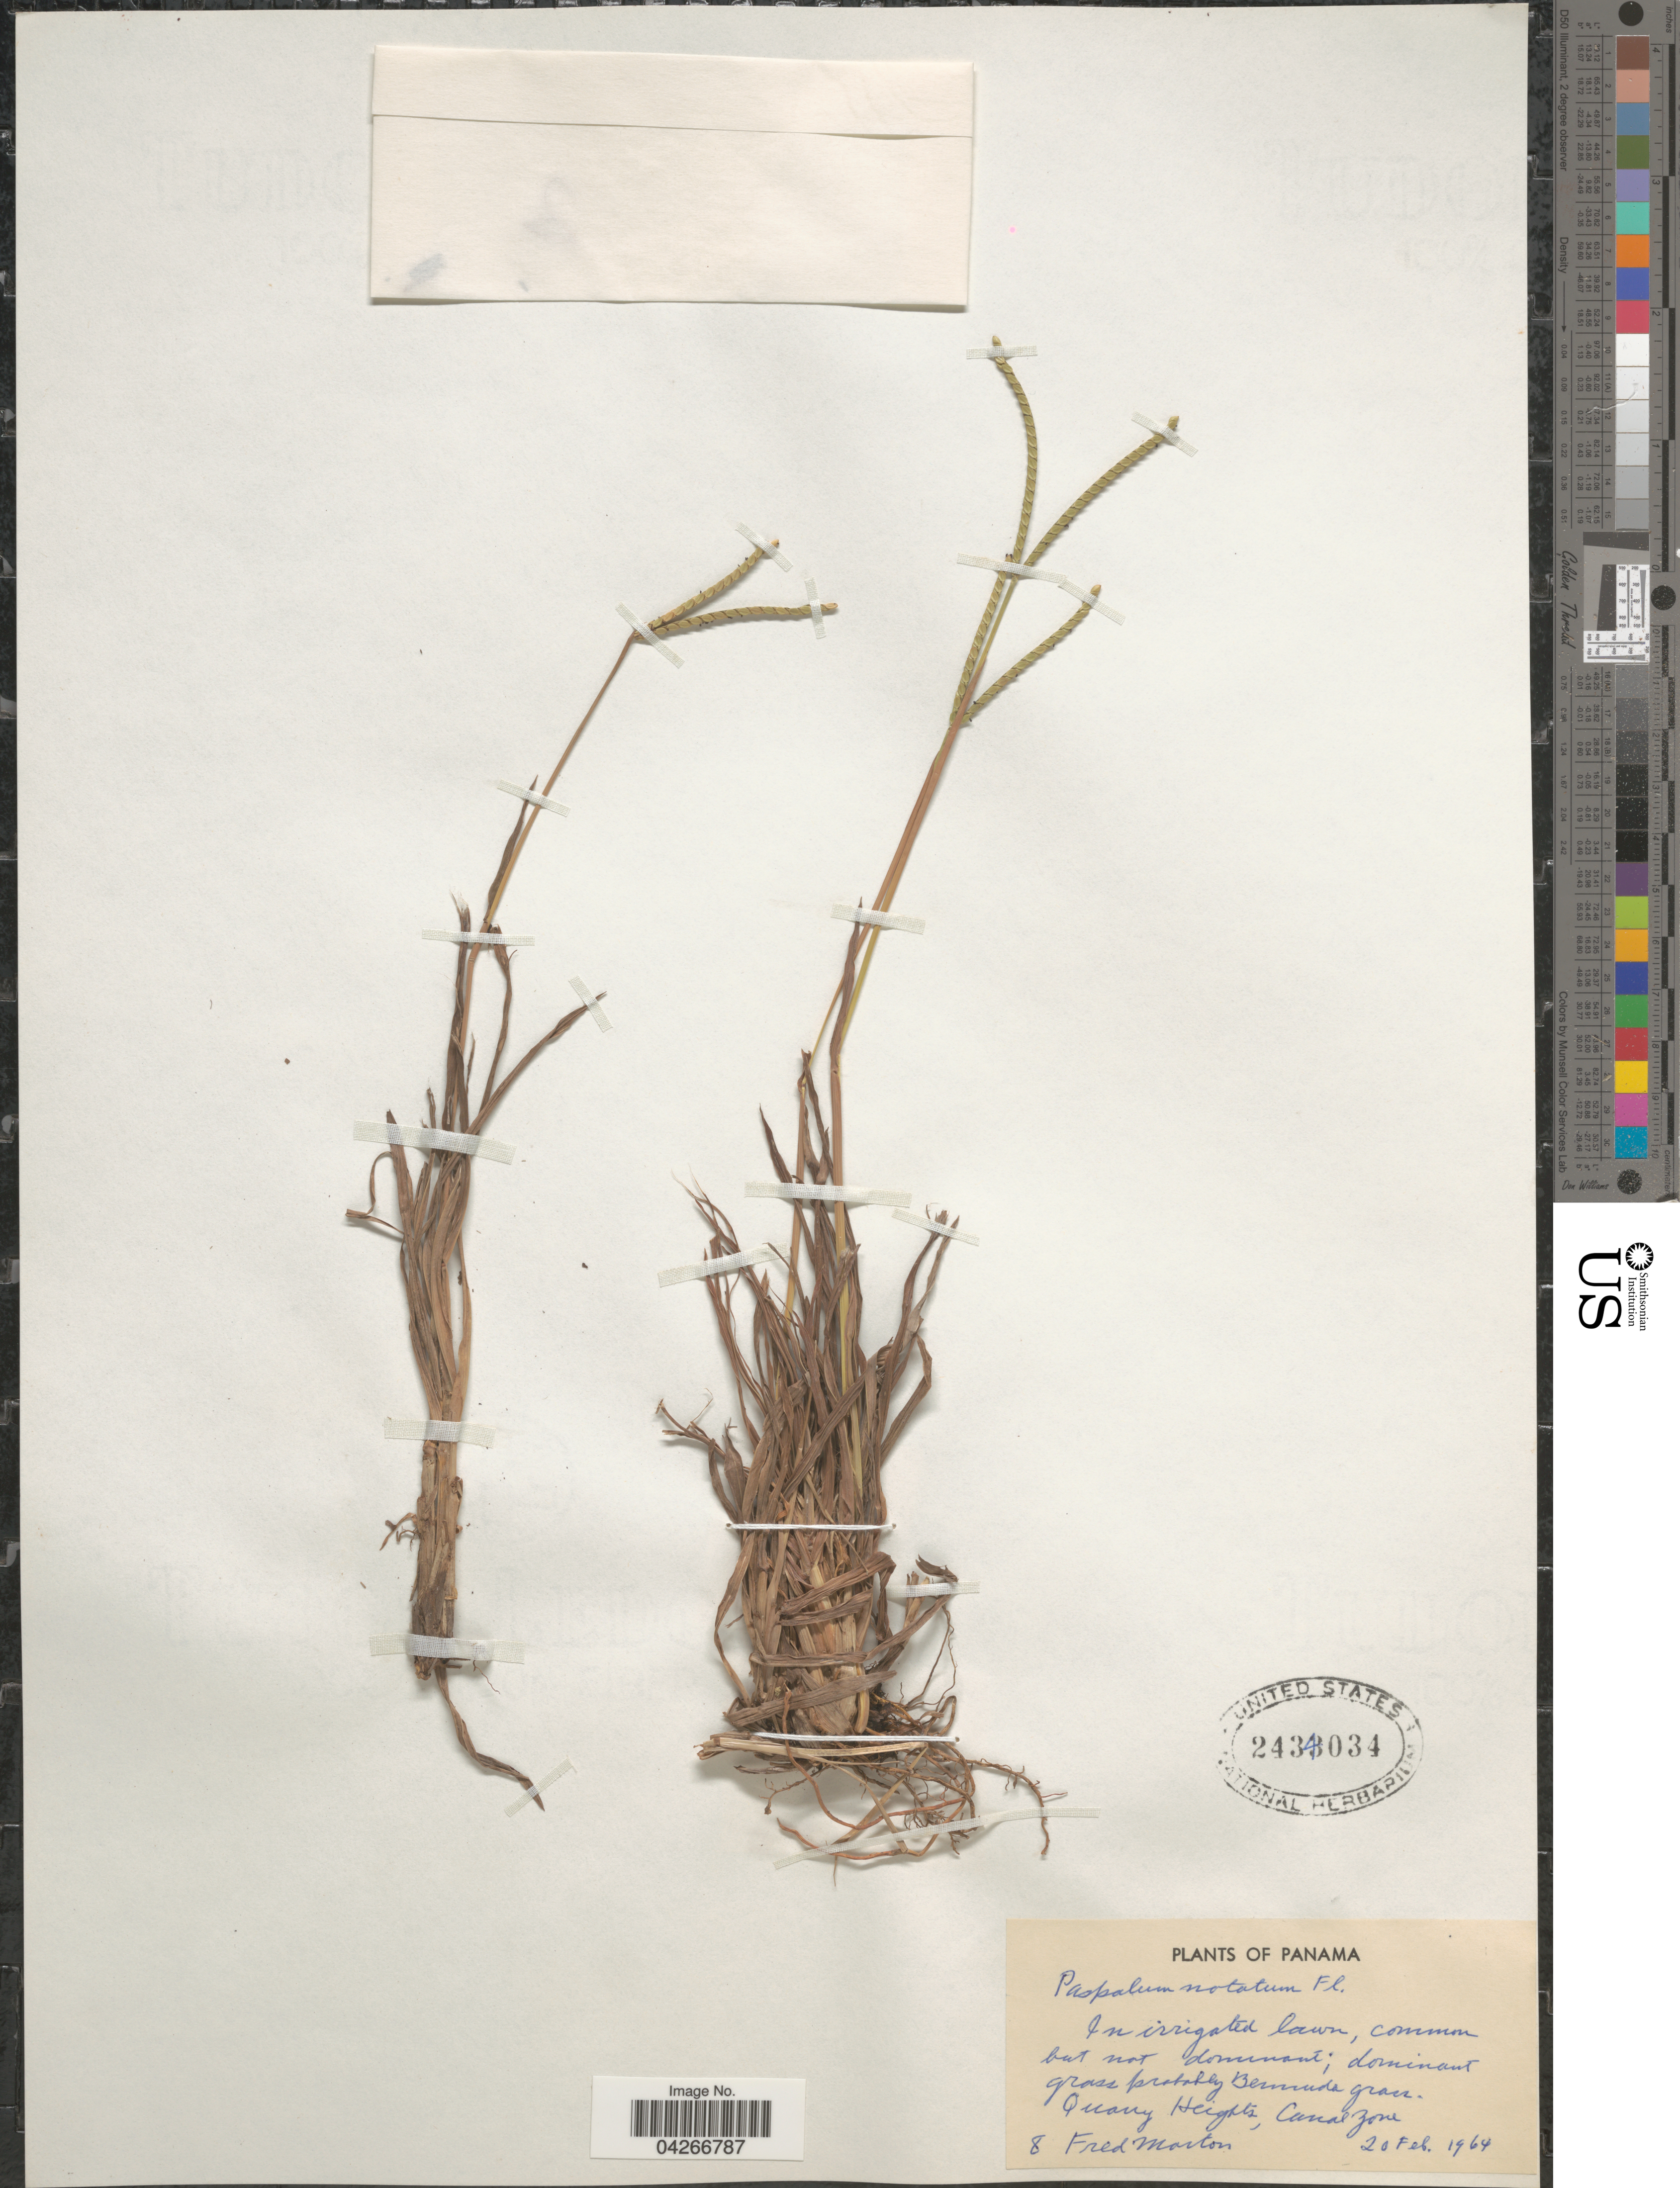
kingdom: Plantae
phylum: Tracheophyta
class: Liliopsida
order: Poales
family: Poaceae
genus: Paspalum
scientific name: Paspalum notatum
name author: Flüggé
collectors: F. Morton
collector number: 8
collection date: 1964-02-20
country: Panama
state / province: Colón / Panamá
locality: Quarry Heights, Canal Zone.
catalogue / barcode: US 2434034